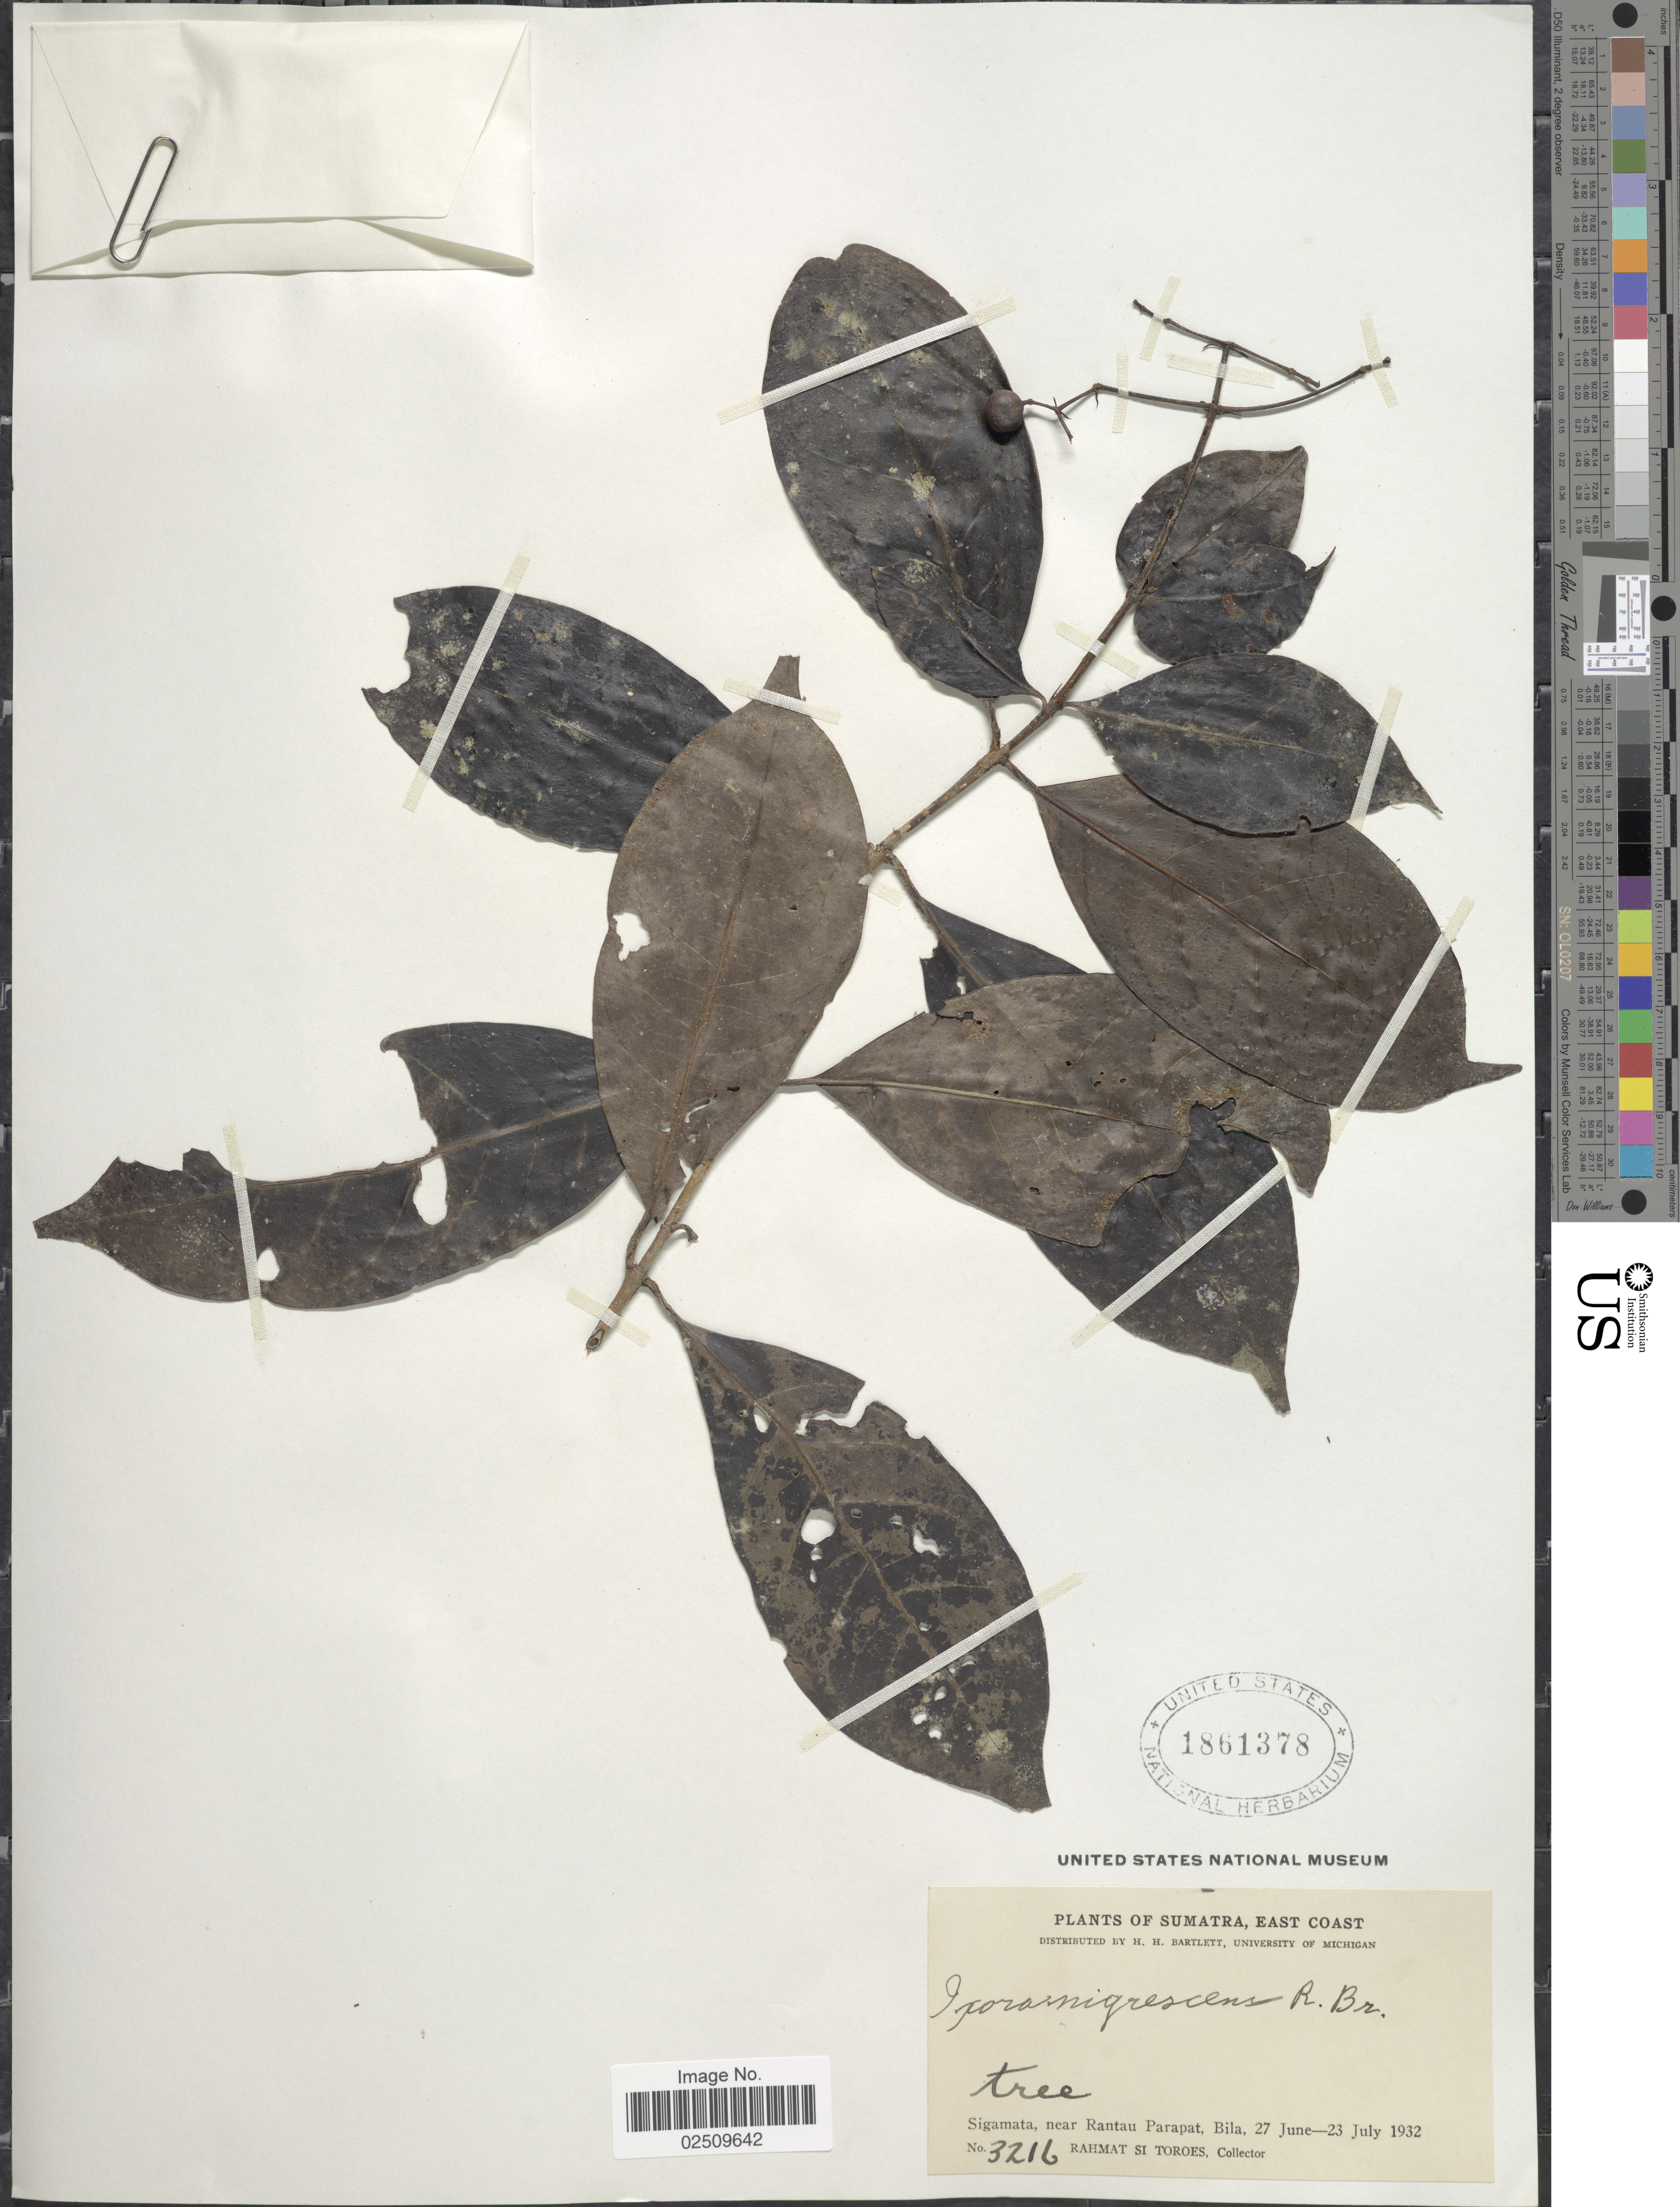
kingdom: Plantae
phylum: Tracheophyta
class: Magnoliopsida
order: Gentianales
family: Rubiaceae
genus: Ixora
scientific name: Ixora nigricans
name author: R. Br. ex Wight & Arn.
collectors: Rahmat Si Boeea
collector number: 3216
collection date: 1932-06-27/1932-07-23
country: Indonesia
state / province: Sumatra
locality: East Coast, Sigamata, near Rantau Parapat, Bila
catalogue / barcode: US 1861378